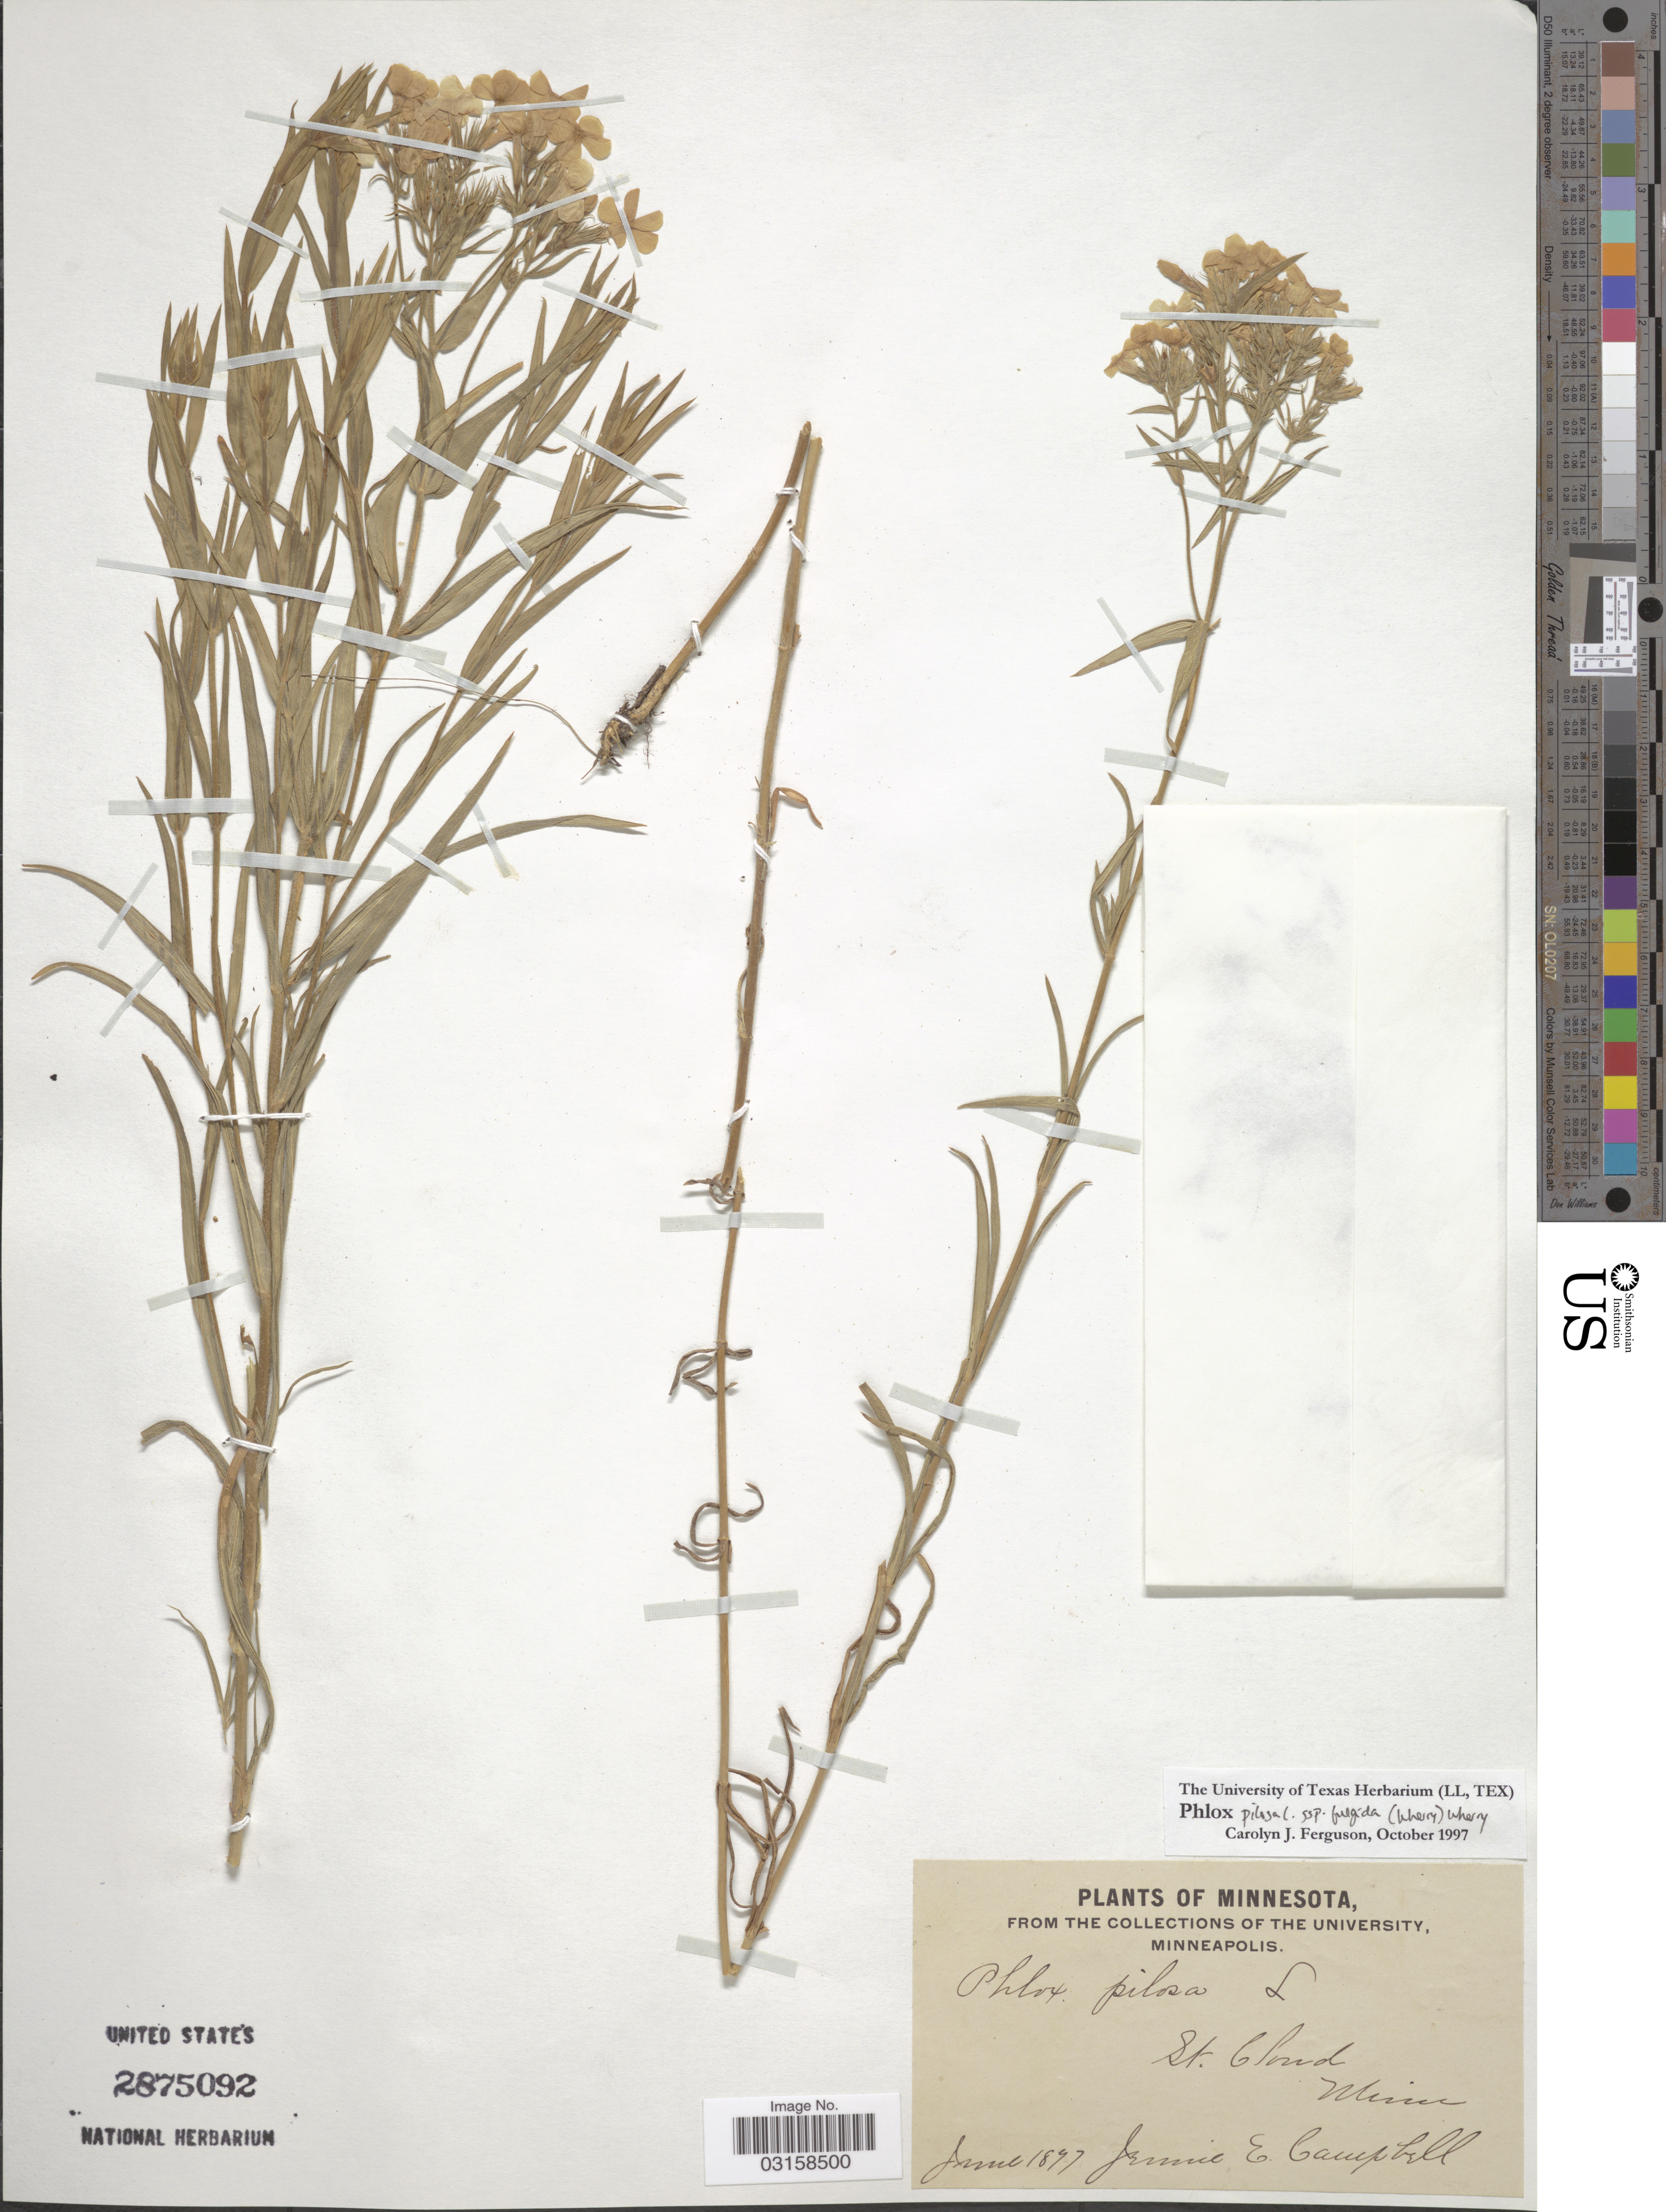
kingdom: Plantae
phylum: Tracheophyta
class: Magnoliopsida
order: Ericales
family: Polemoniaceae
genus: Phlox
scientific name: Phlox pilosa subsp. fulgida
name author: (Wherry) Wherry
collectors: J. E. Campbell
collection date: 1897-06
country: United States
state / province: Minnesota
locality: St. Cloud.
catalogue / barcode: US 2875092